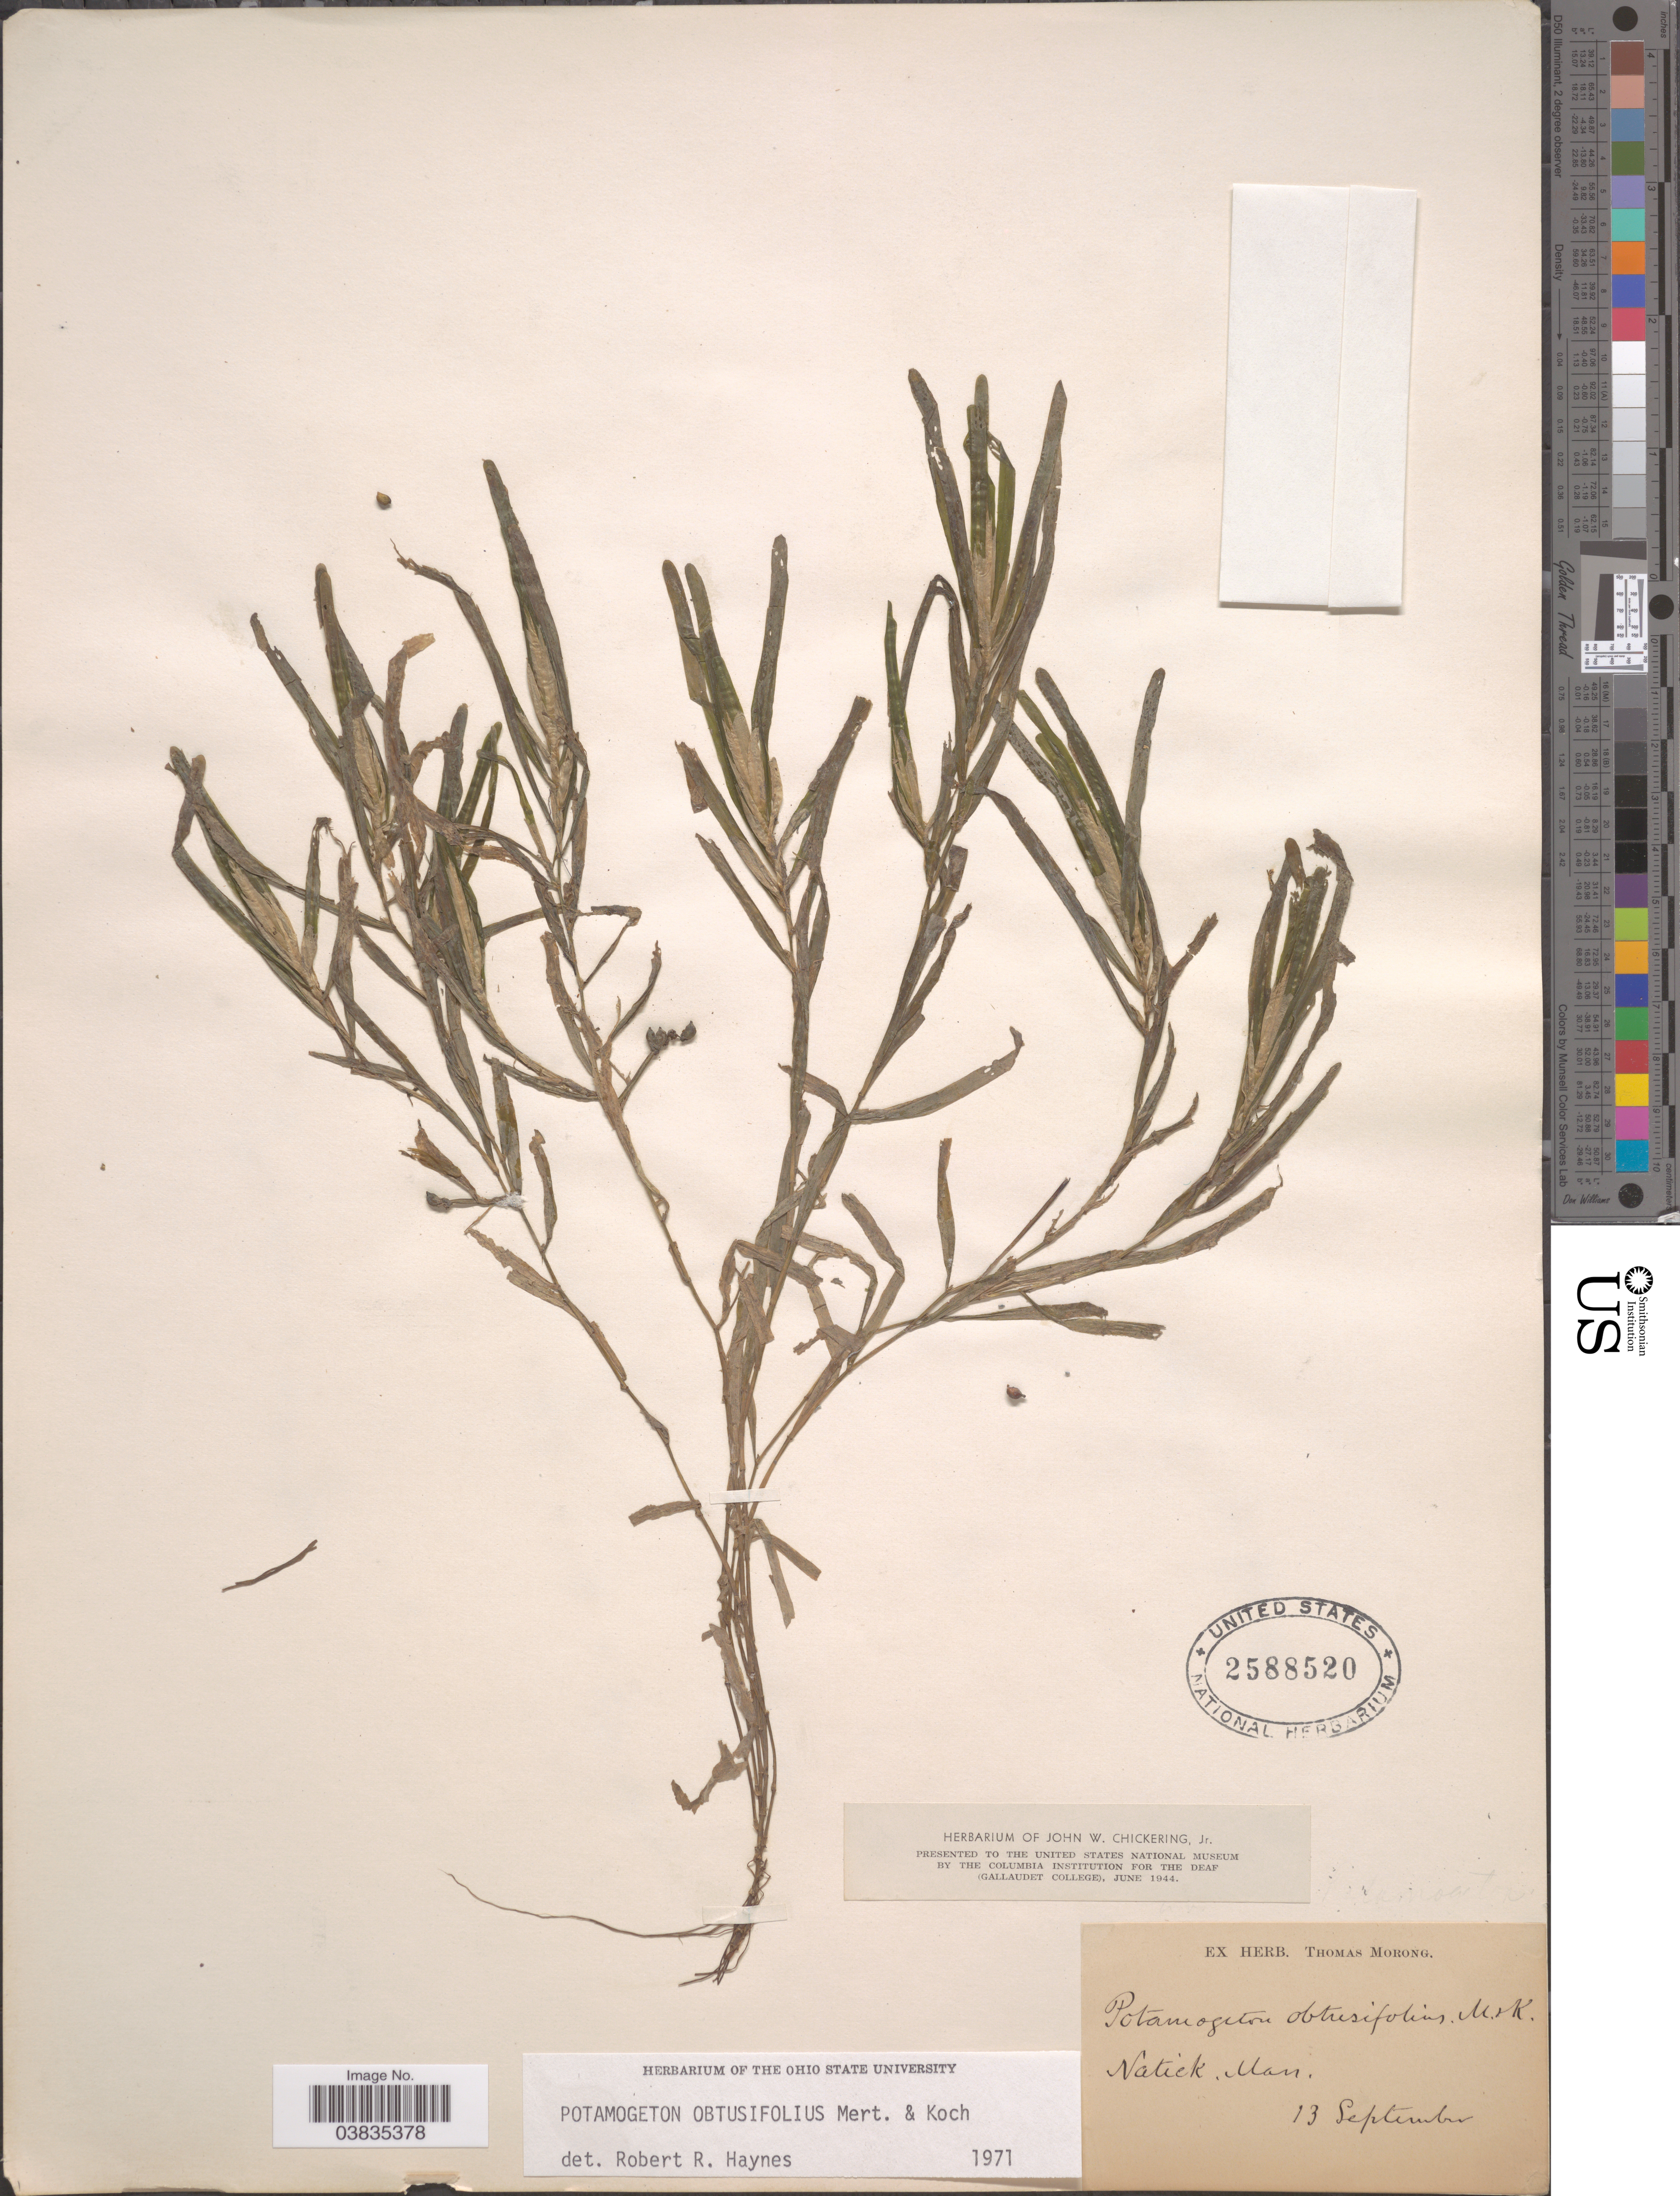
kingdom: Plantae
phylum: Tracheophyta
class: Liliopsida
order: Alismatales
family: Potamogetonaceae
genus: Potamogeton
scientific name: Potamogeton obtusifolius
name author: Mert. & W.D.J. Koch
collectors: ex Herb. T. Morong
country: United States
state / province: Massachusetts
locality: Natick.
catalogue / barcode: US 2588520